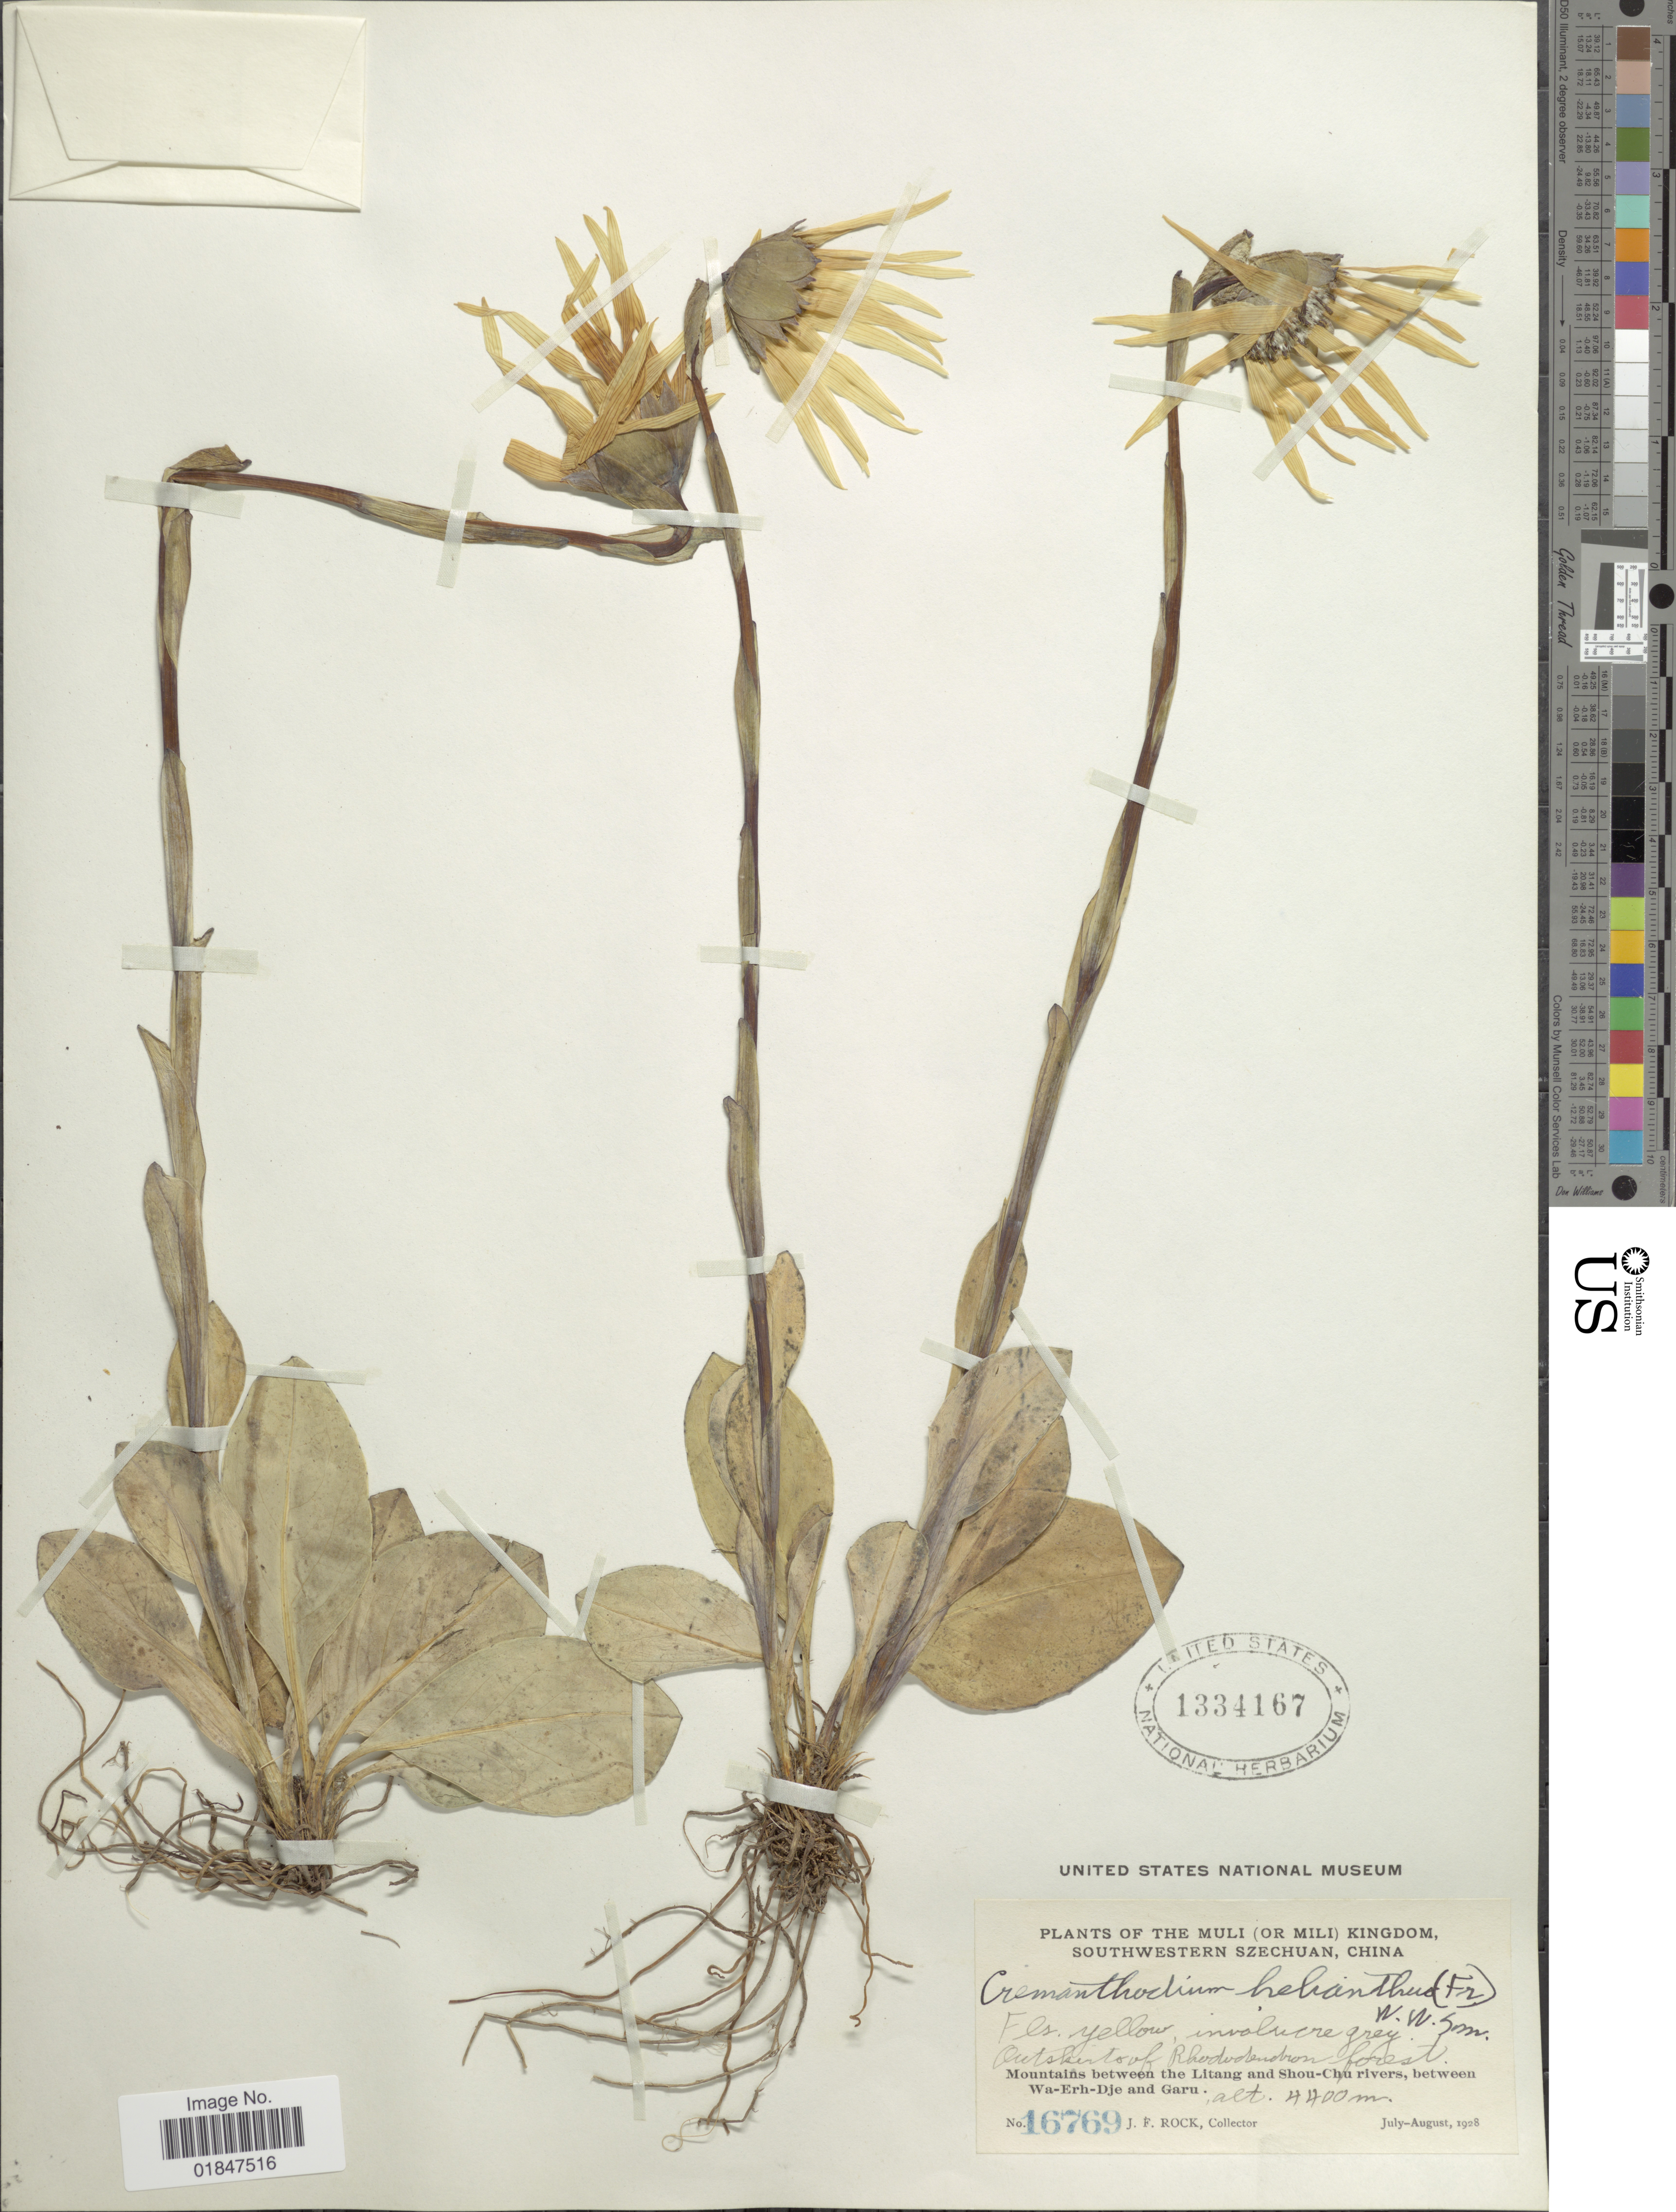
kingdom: Plantae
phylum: Tracheophyta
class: Magnoliopsida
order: Asterales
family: Asteraceae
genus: Cremanthodium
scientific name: Cremanthodium helianthus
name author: (Franch.) W.W. Sm.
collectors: J. Rock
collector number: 16769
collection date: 1928-07/1928-08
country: China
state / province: Sichuan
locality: The Muli (or Mili) Kingdon, Southwestern Szechuan, Outskirts of Rhododendron forest, Mountains between the Litang and Shou-Chu rivers, between Wa-Erh-Dje and Garu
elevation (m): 4400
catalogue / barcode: US 1334167